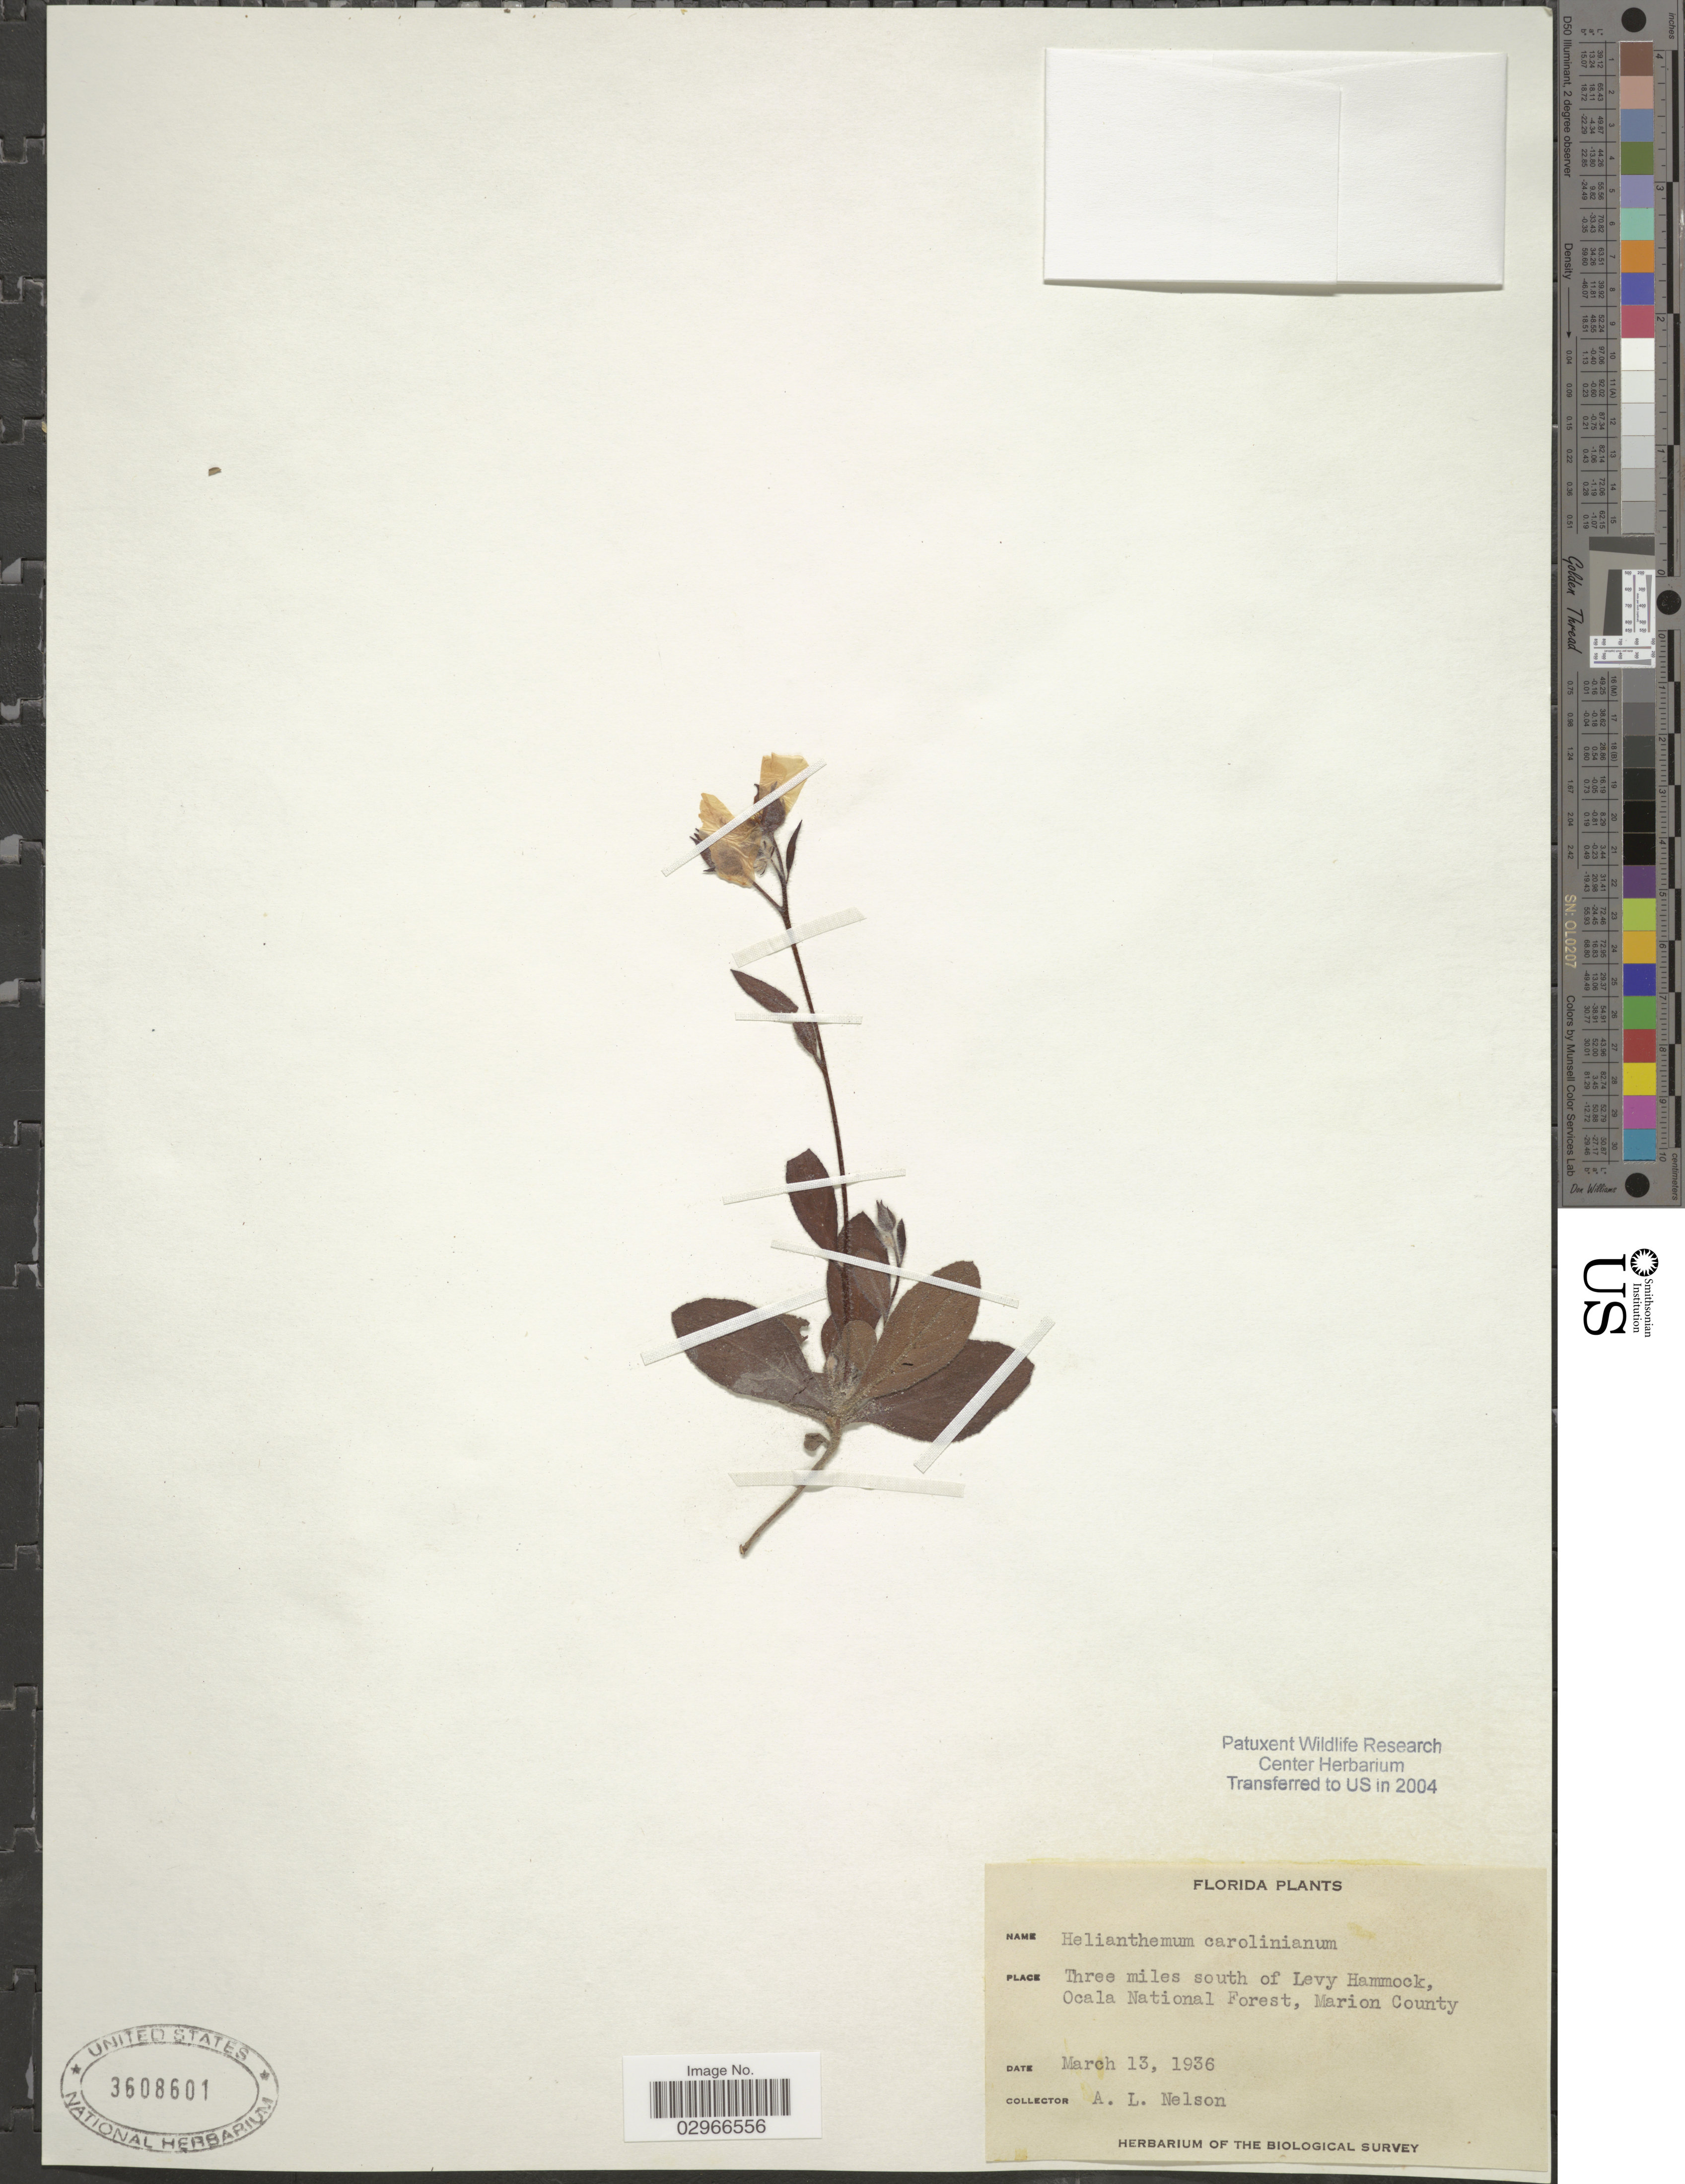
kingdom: Plantae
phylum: Tracheophyta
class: Magnoliopsida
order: Malvales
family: Cistaceae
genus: Helianthemum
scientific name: Helianthemum carolinianum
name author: (Walter) Michx.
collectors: A. L. Nelson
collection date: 1936-03-13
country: United States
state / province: Florida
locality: Three miles south of Levy Hammock, Ocala National Forest, Marion County.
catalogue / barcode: US 3608601